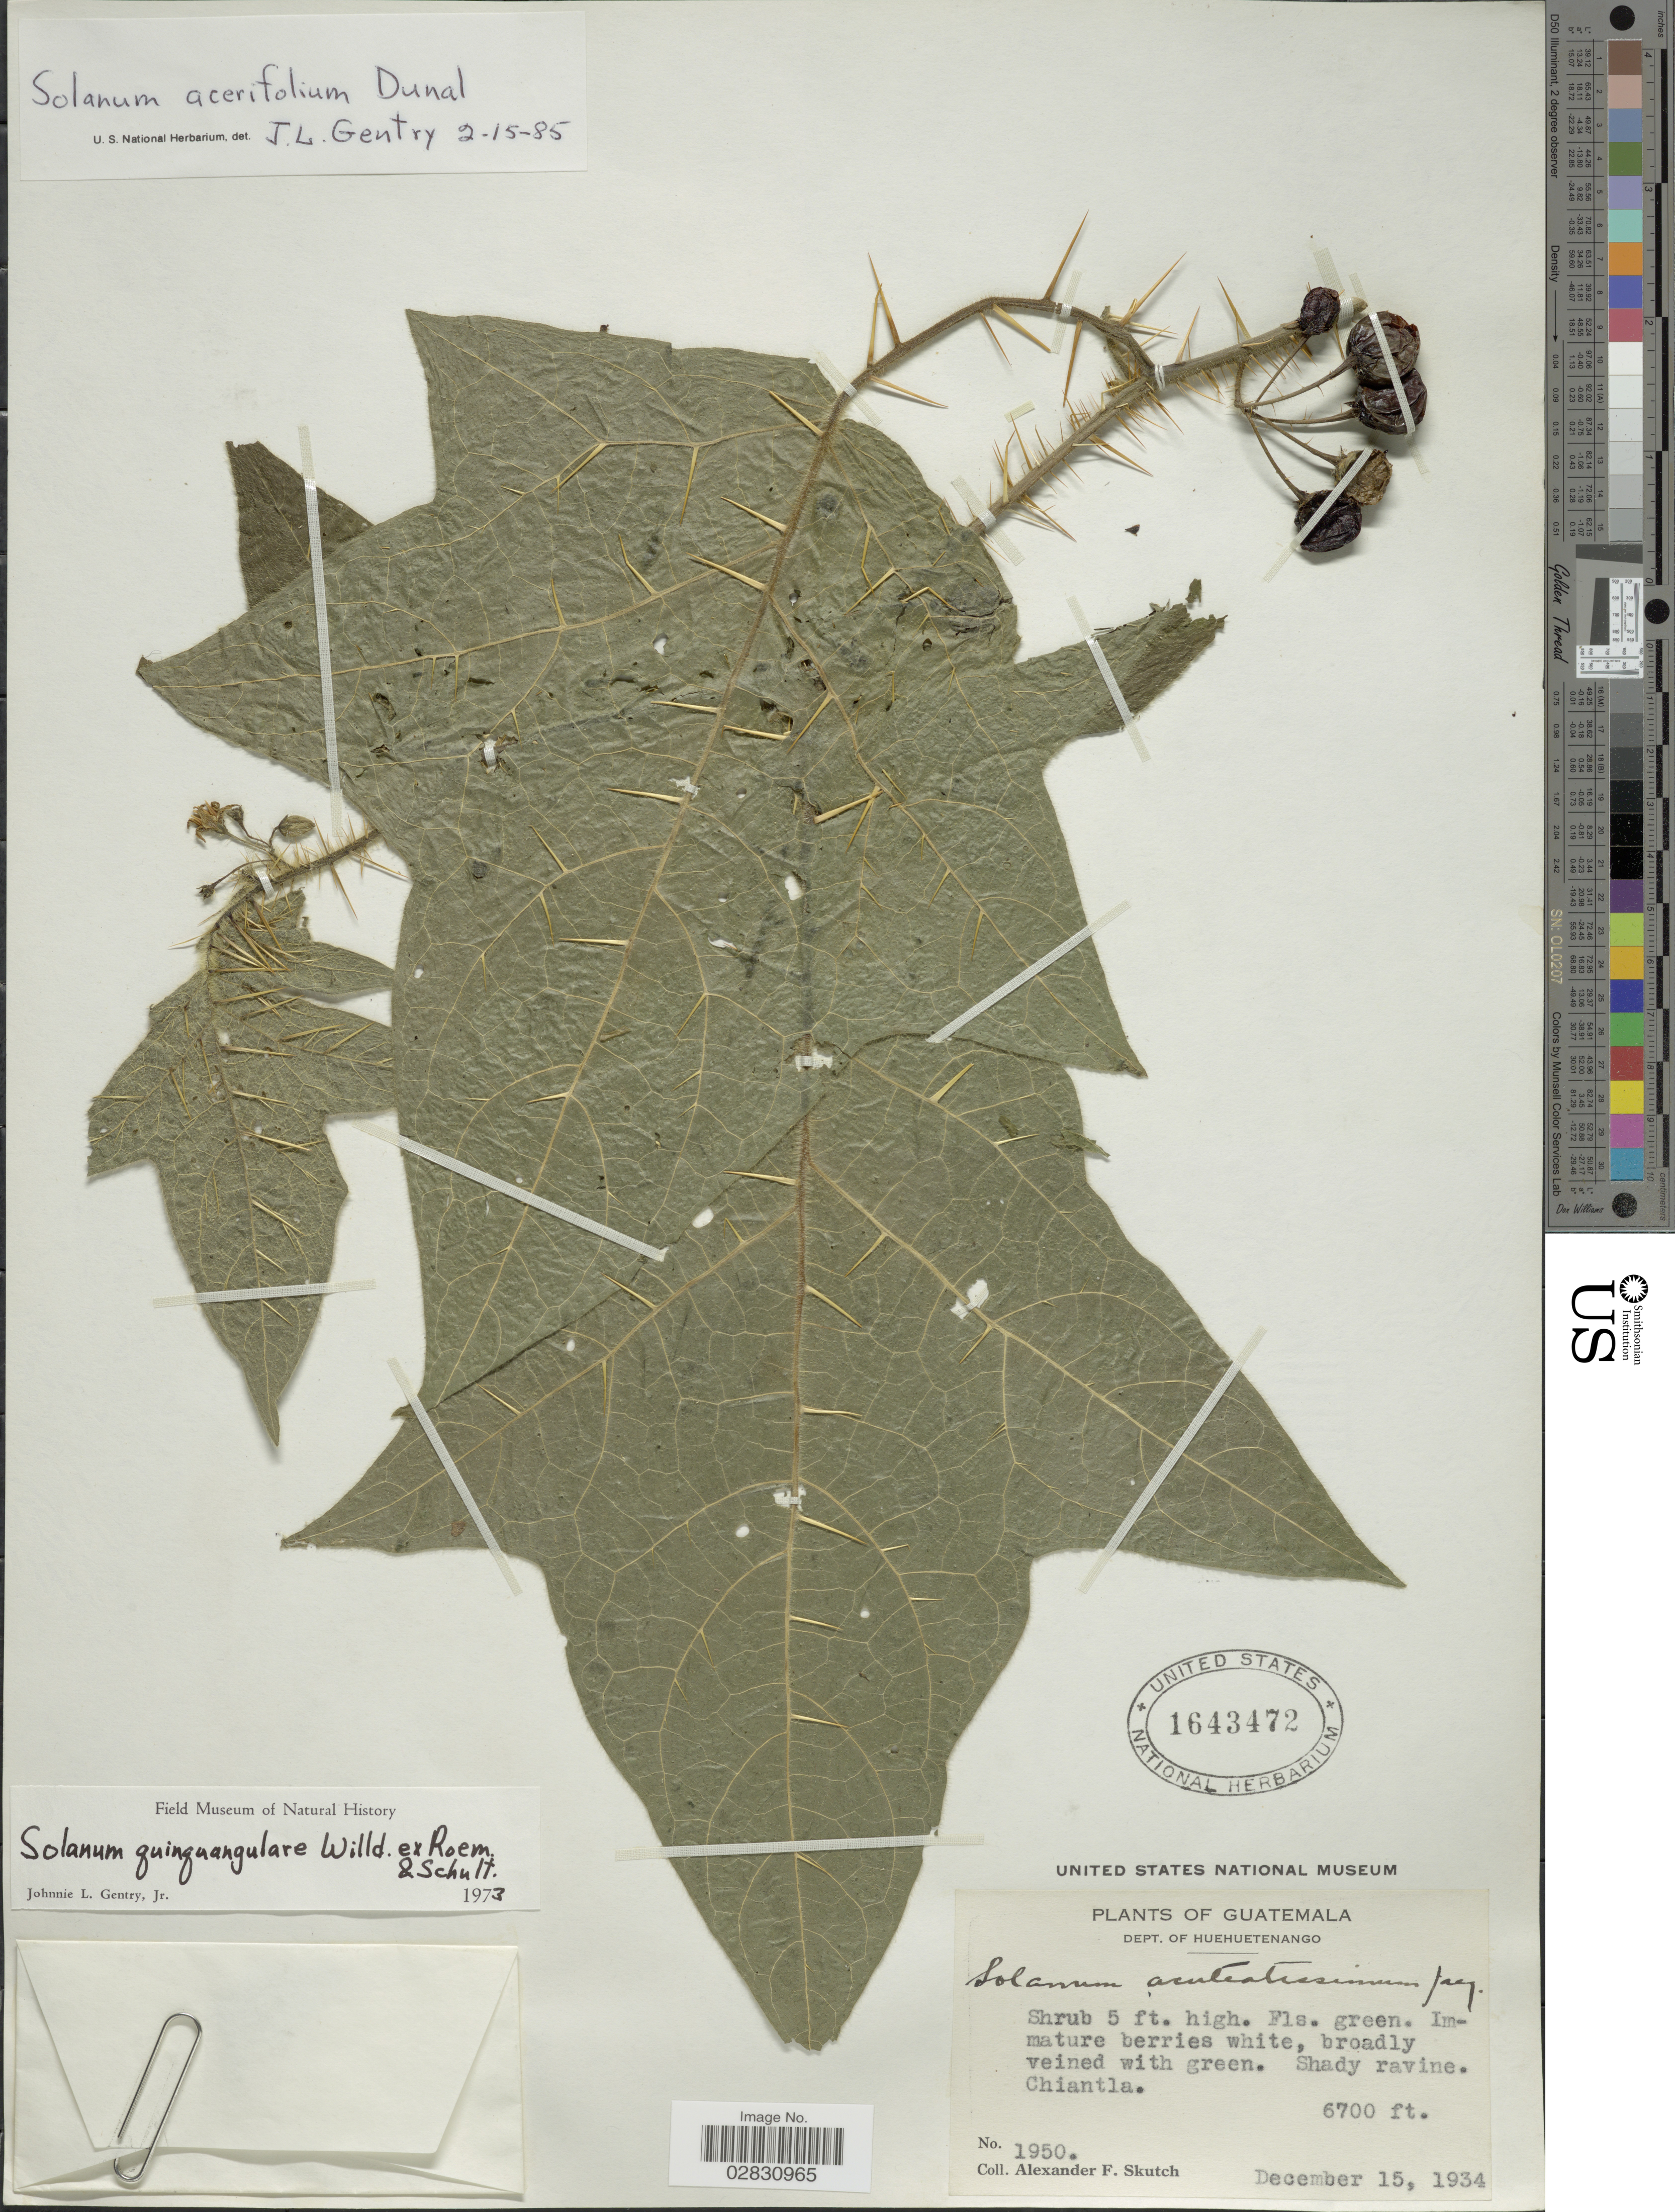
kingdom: Plantae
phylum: Tracheophyta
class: Magnoliopsida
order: Solanales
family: Solanaceae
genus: Solanum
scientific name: Solanum acerifolium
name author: Humb. & Bonpl. ex Dunal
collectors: A. F. Skutch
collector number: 1950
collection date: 1934-12-15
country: Guatemala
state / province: Huehuetenango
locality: Dept. of Huehuetenango. Shady ravine. Chiantla.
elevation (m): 2042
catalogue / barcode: US 1643472